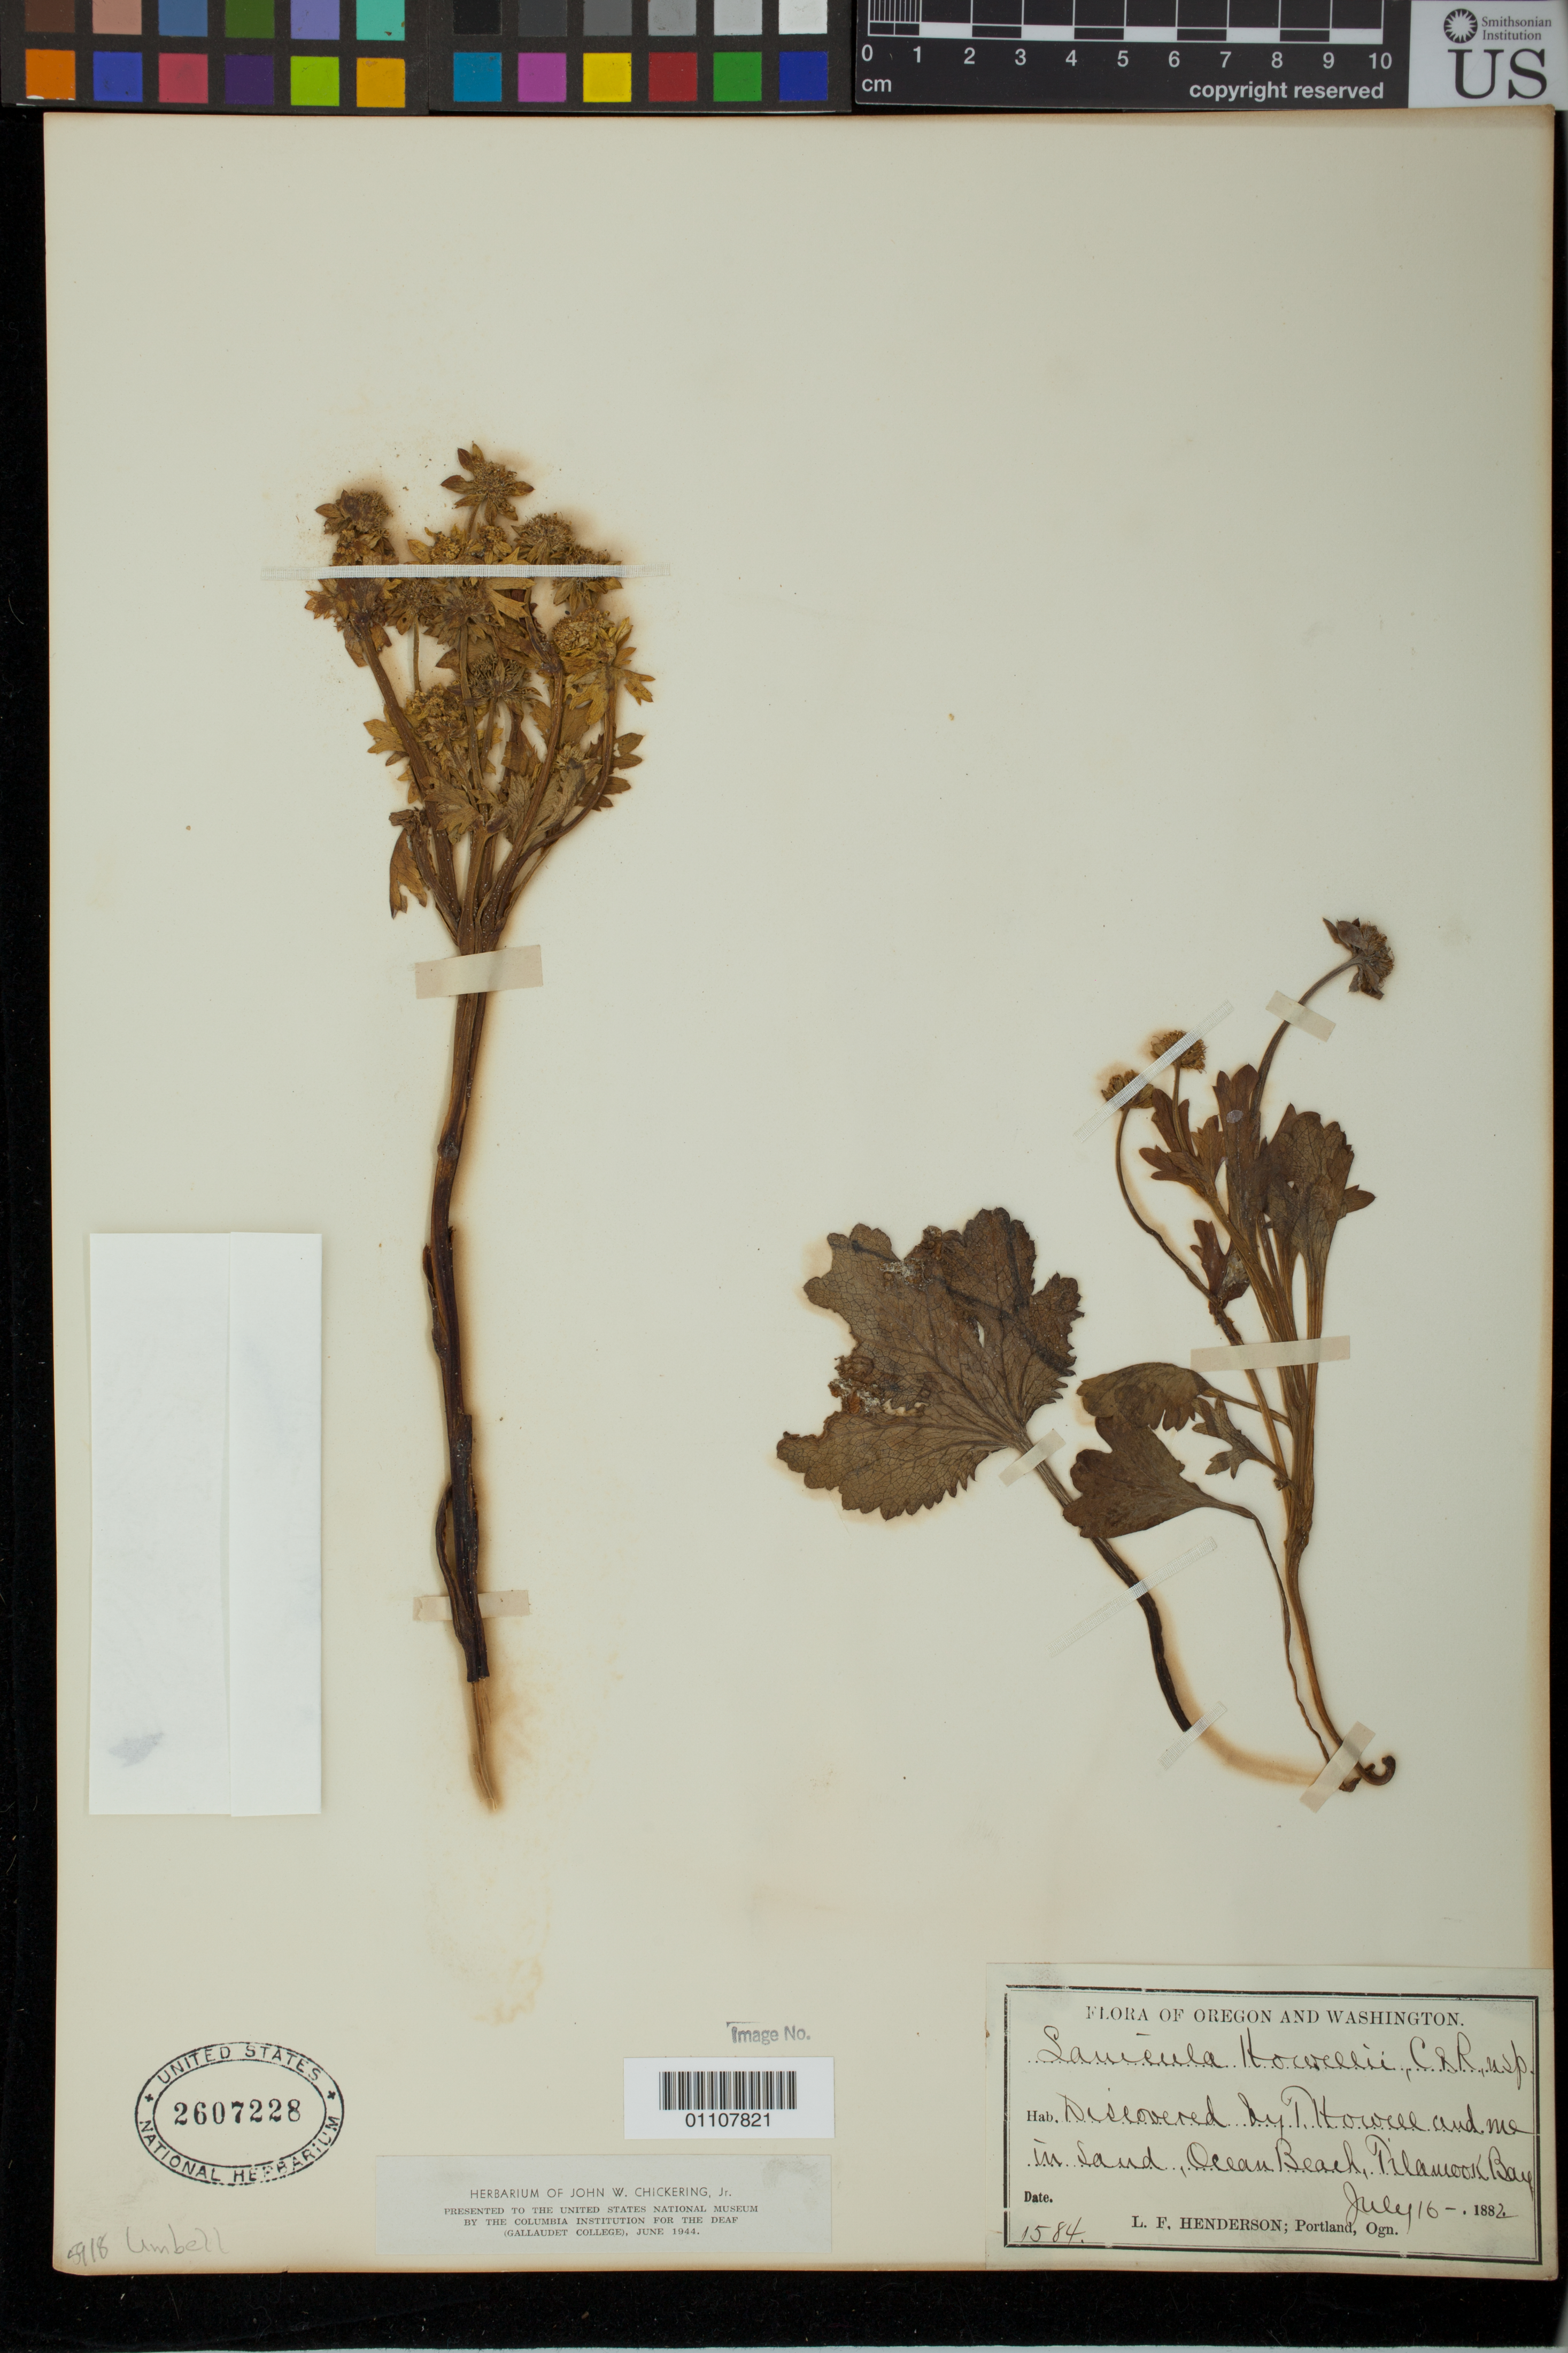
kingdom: Plantae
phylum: Tracheophyta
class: Magnoliopsida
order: Apiales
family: Apiaceae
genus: Sanicula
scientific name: Sanicula howellii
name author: J.M. Coult. & Rose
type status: Syntype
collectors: L. F. Henderson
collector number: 1584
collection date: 1882-07-16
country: United States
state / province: Oregon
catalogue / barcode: US 2607228